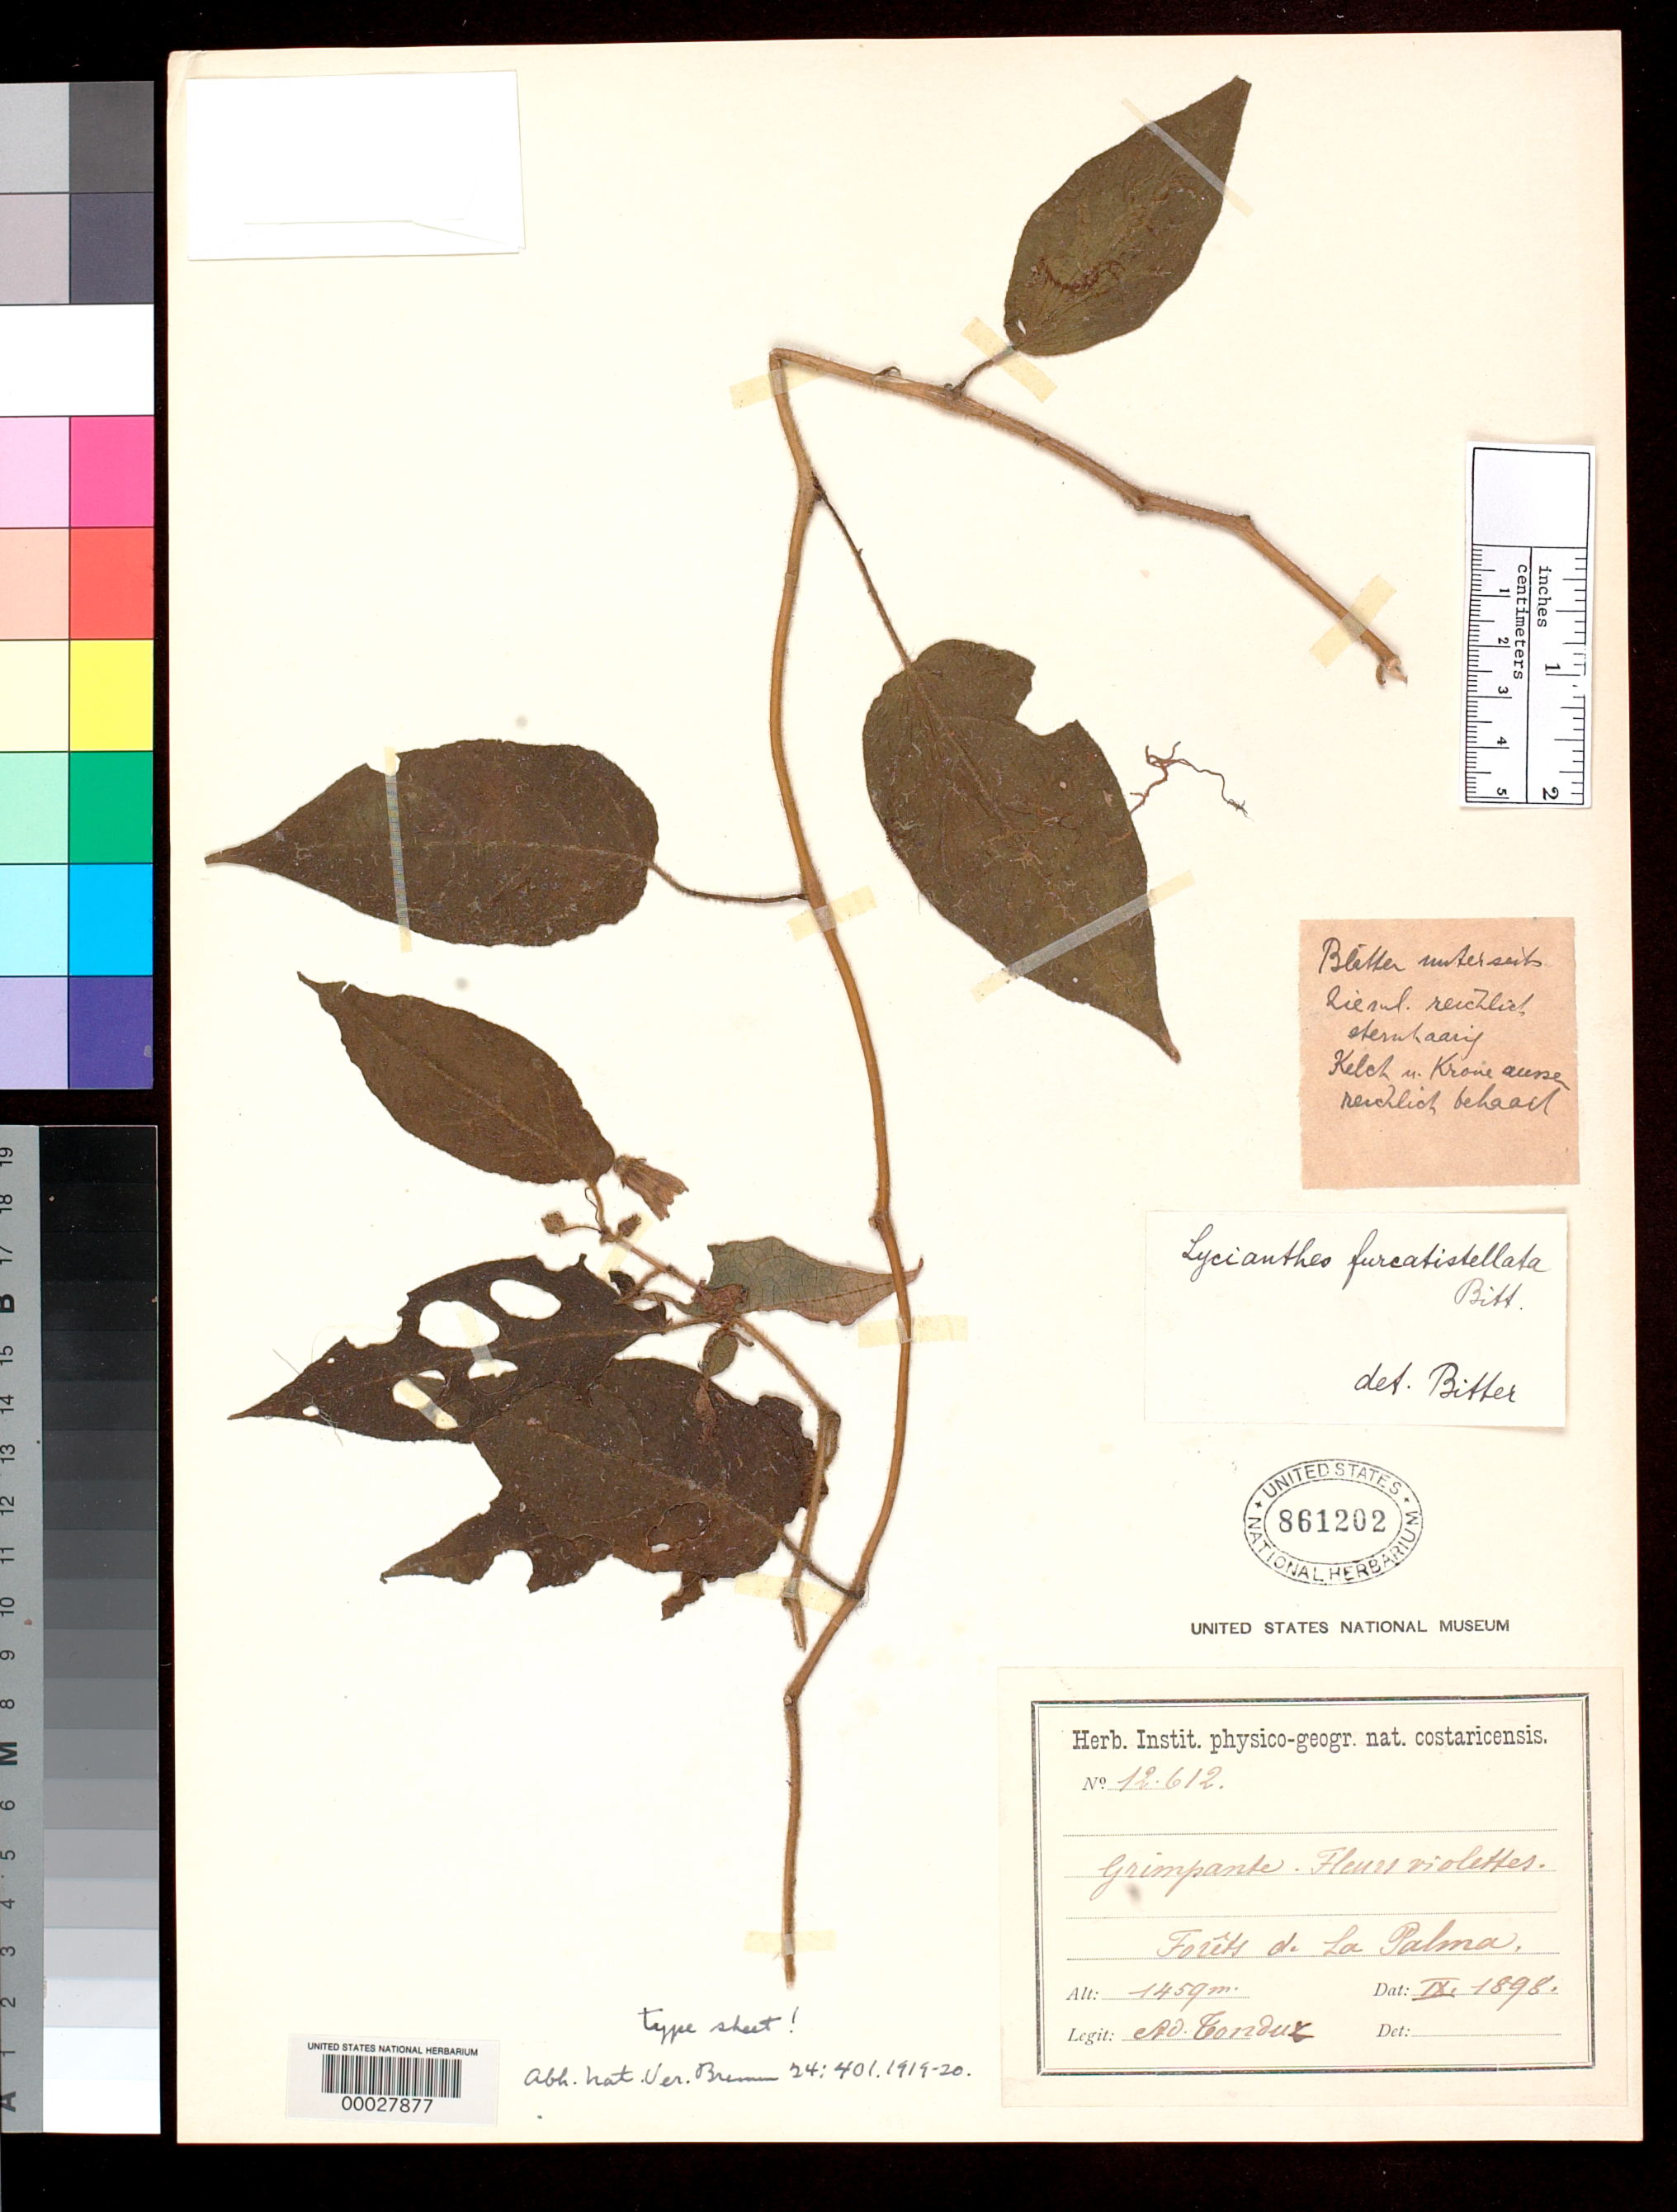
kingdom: Plantae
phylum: Tracheophyta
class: Magnoliopsida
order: Solanales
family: Solanaceae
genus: Lycianthes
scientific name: Lycianthes furcatistellata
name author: Bitter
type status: Type Collection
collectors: A. Tonduz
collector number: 12612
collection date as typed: Sep 1898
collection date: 1898-09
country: Costa Rica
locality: La Palma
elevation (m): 1459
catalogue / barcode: US 861202